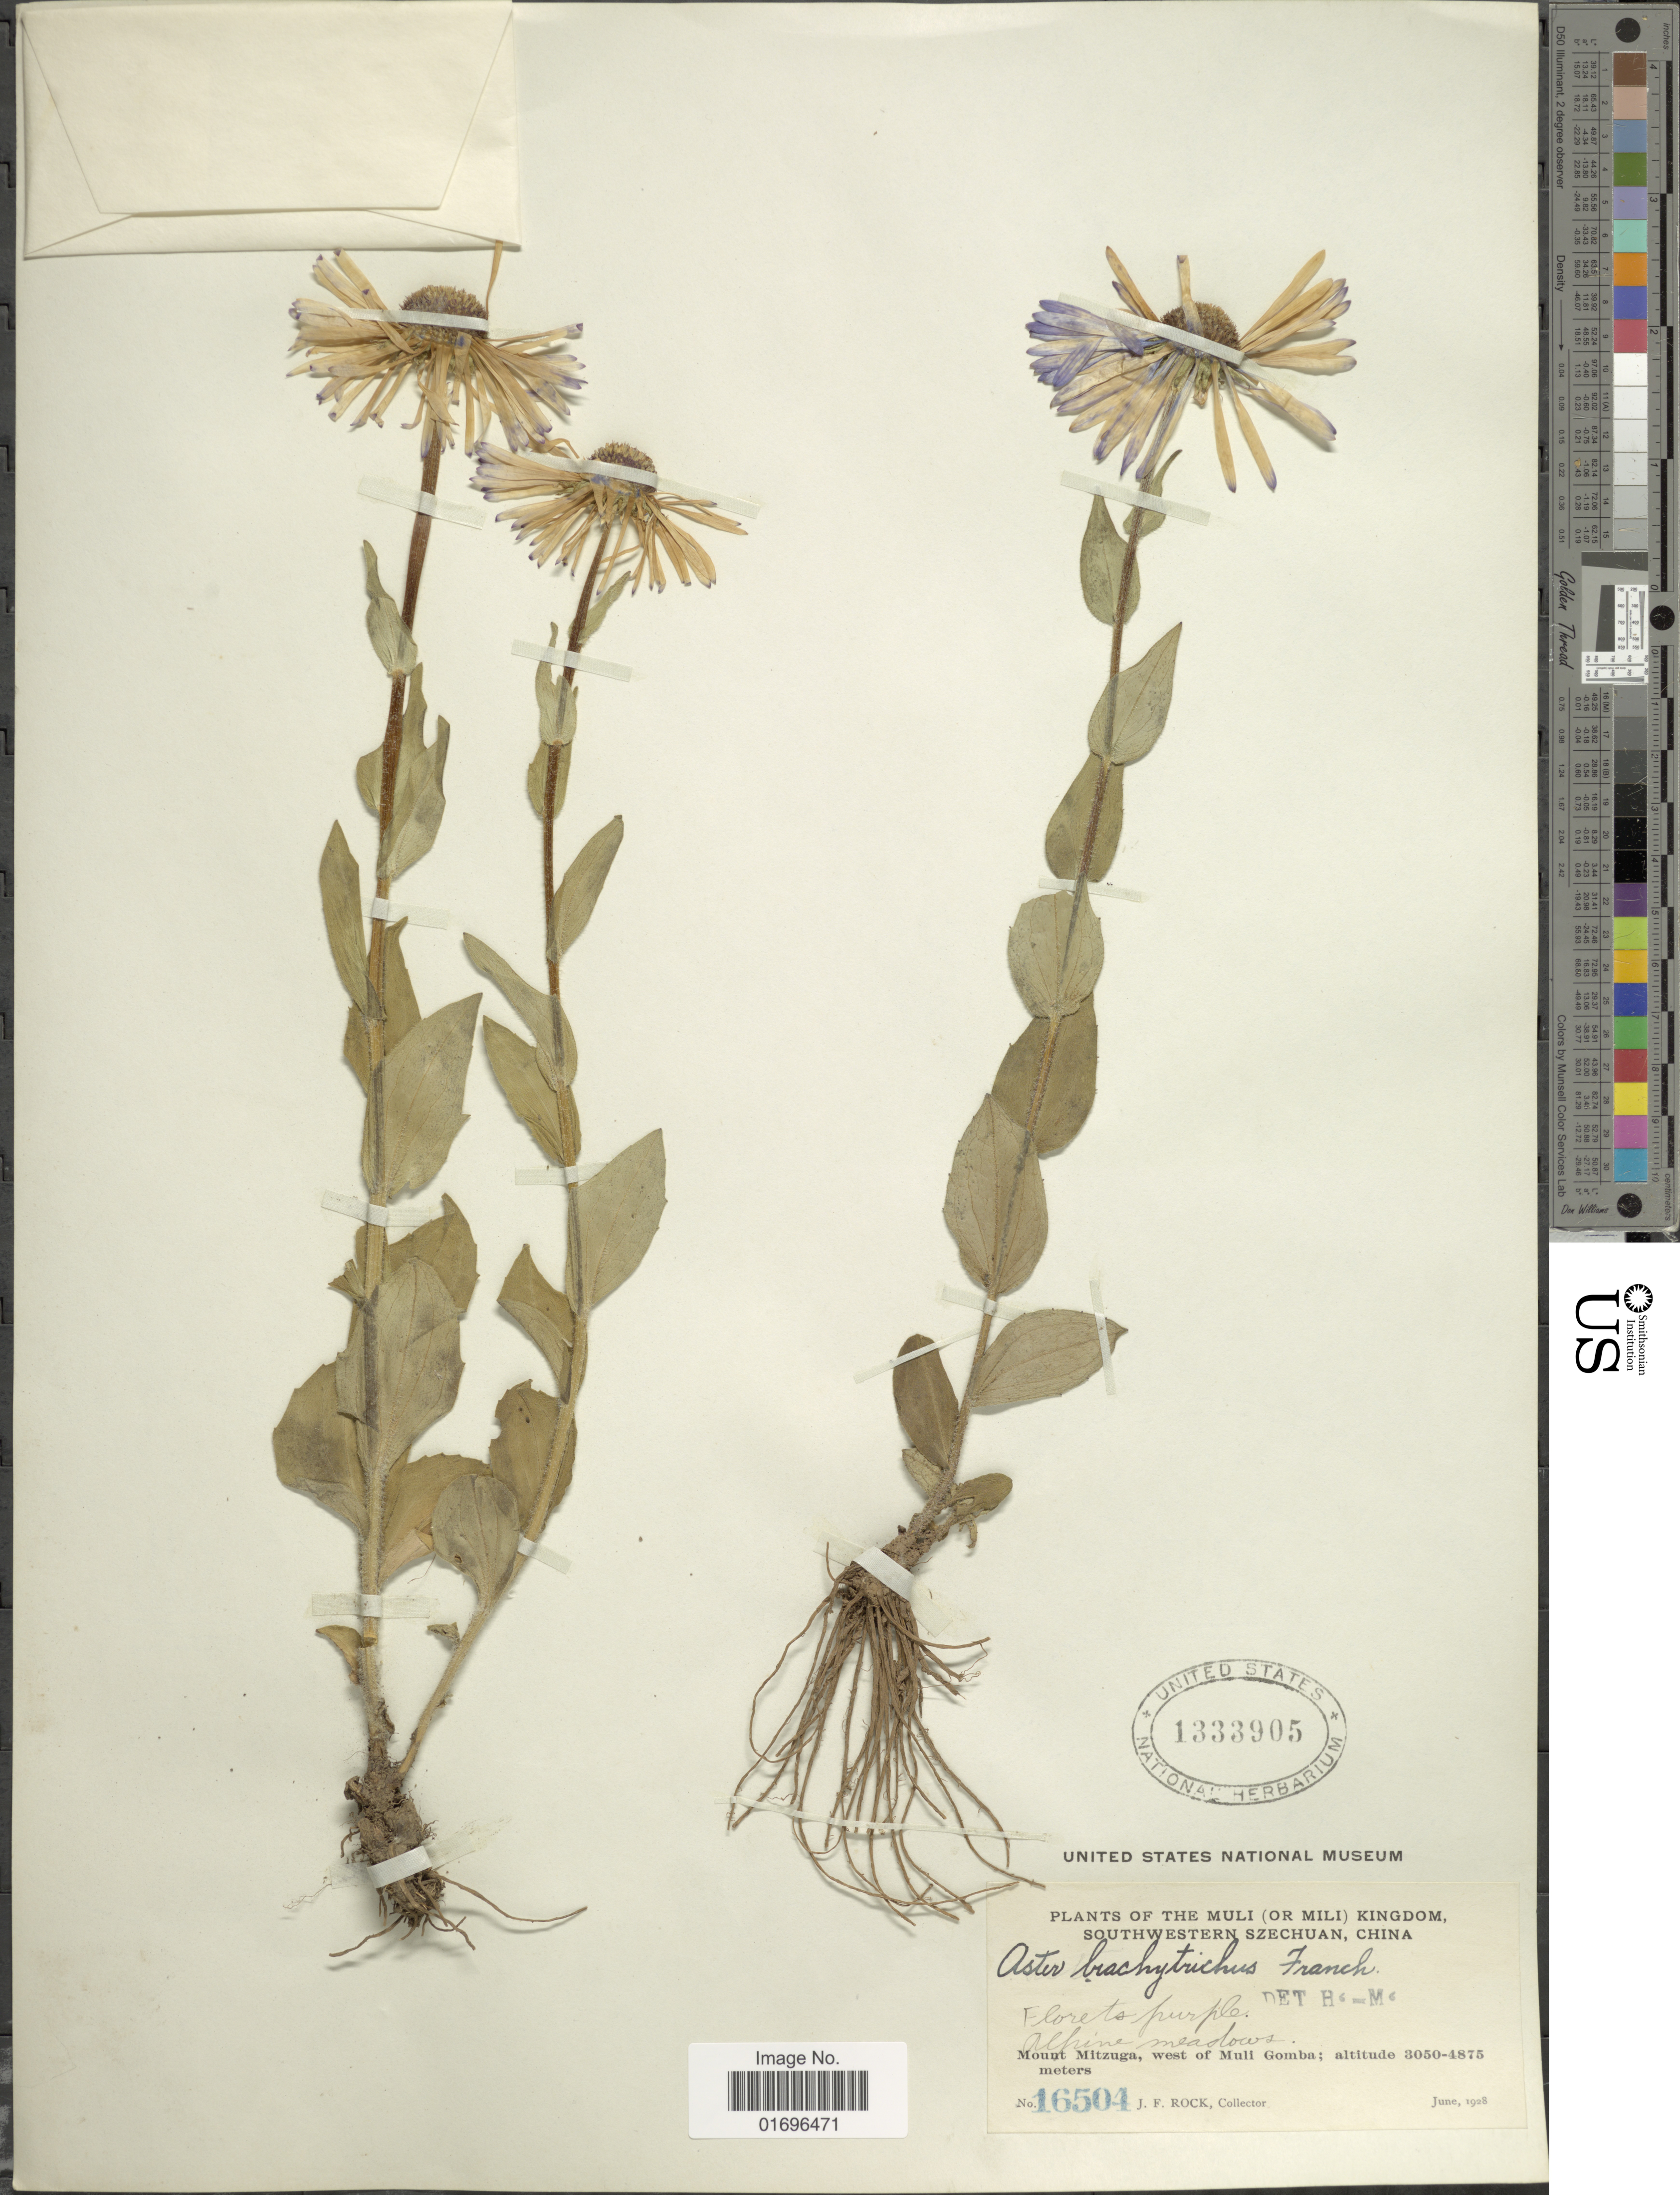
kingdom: Plantae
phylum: Tracheophyta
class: Magnoliopsida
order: Asterales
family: Asteraceae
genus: Aster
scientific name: Aster brachytrichus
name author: Franch.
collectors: J. Rock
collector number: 16504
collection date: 1928-06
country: China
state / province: Sichuan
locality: Muli (or Mili) Kingdom, Southwestern Szechuan, China. Mount Mitzuga, west of Muli Gomba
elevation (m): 3050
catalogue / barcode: US 1333905